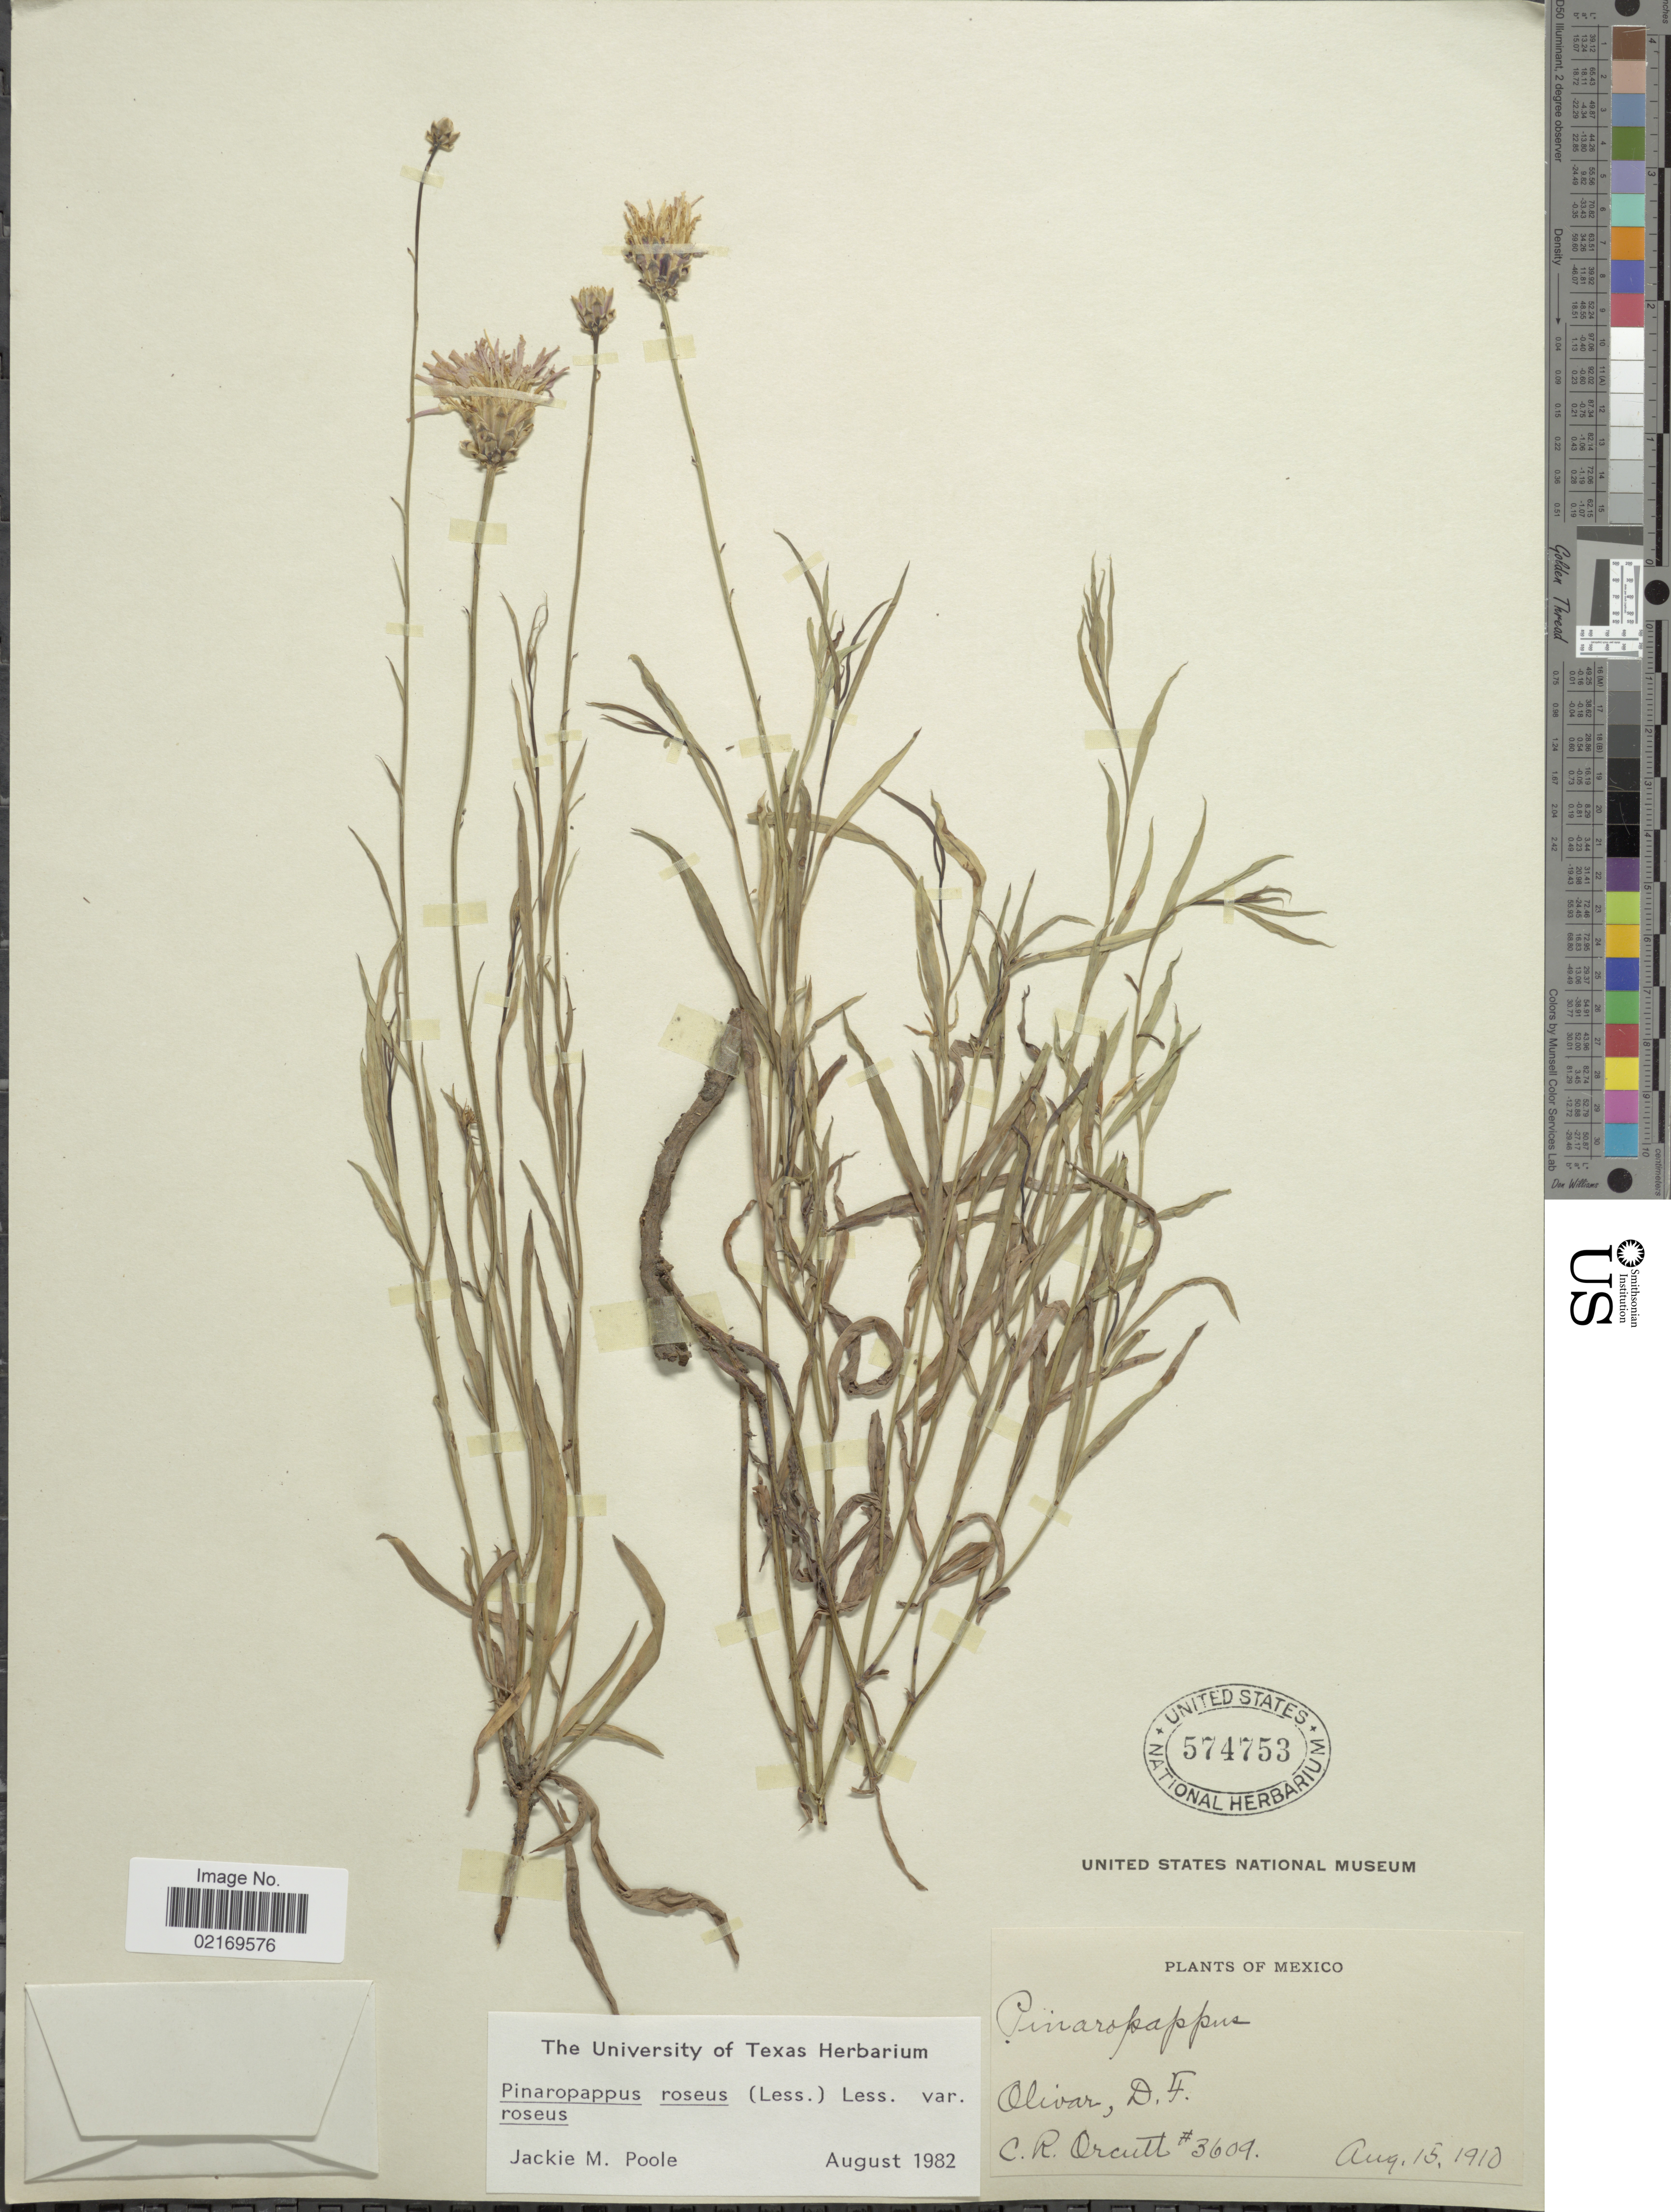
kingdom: Plantae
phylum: Tracheophyta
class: Magnoliopsida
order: Asterales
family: Asteraceae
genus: Pinaropappus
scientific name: Pinaropappus roseus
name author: Less.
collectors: C. R. Orcutt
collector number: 3609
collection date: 1910-08-15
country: Mexico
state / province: Distrito Federal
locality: Olivar.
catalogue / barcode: US 574753